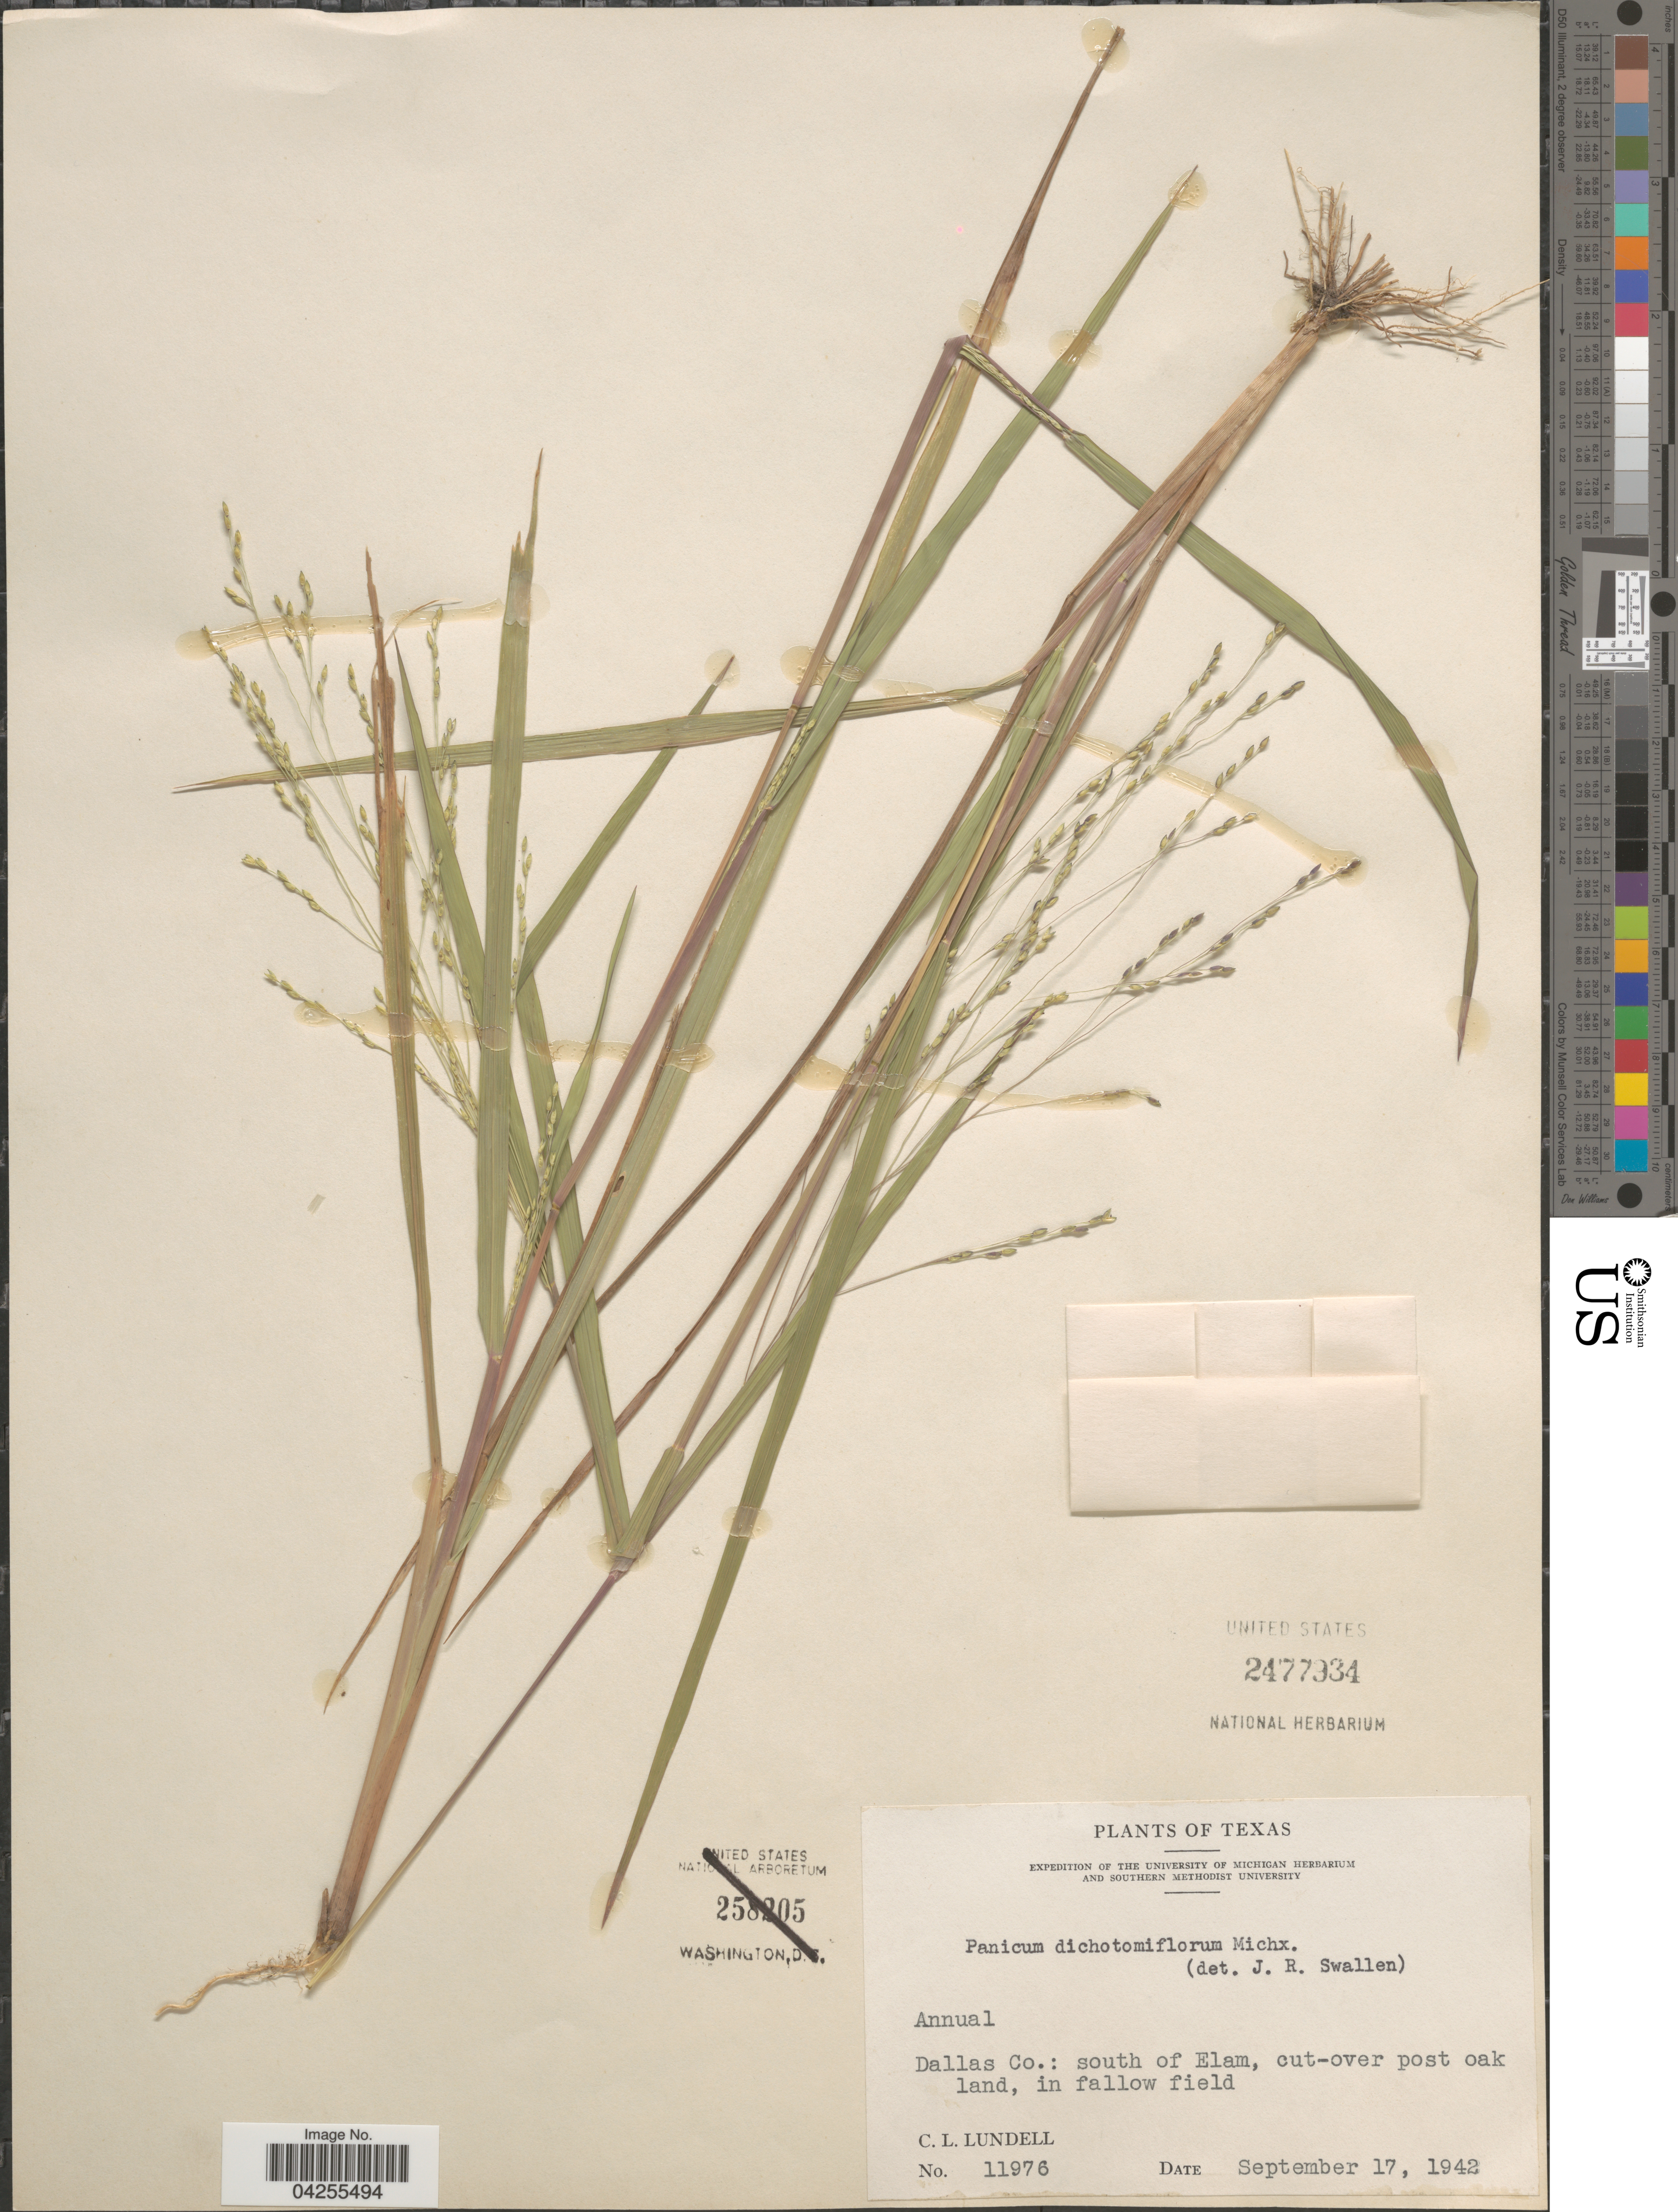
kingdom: Plantae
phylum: Tracheophyta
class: Liliopsida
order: Poales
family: Poaceae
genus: Dichanthelium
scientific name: Dichanthelium dichotomum var. dichotomum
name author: (L.) Gould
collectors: C. L. Lundell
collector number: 11976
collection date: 1942-09-17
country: United States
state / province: Texas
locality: Expedition Of The University Of Michigan Herbarium And Southern Methodist University. Dallas Co.: south of Elam, cut-over post oak land, in fallow field.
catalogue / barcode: US 2477934